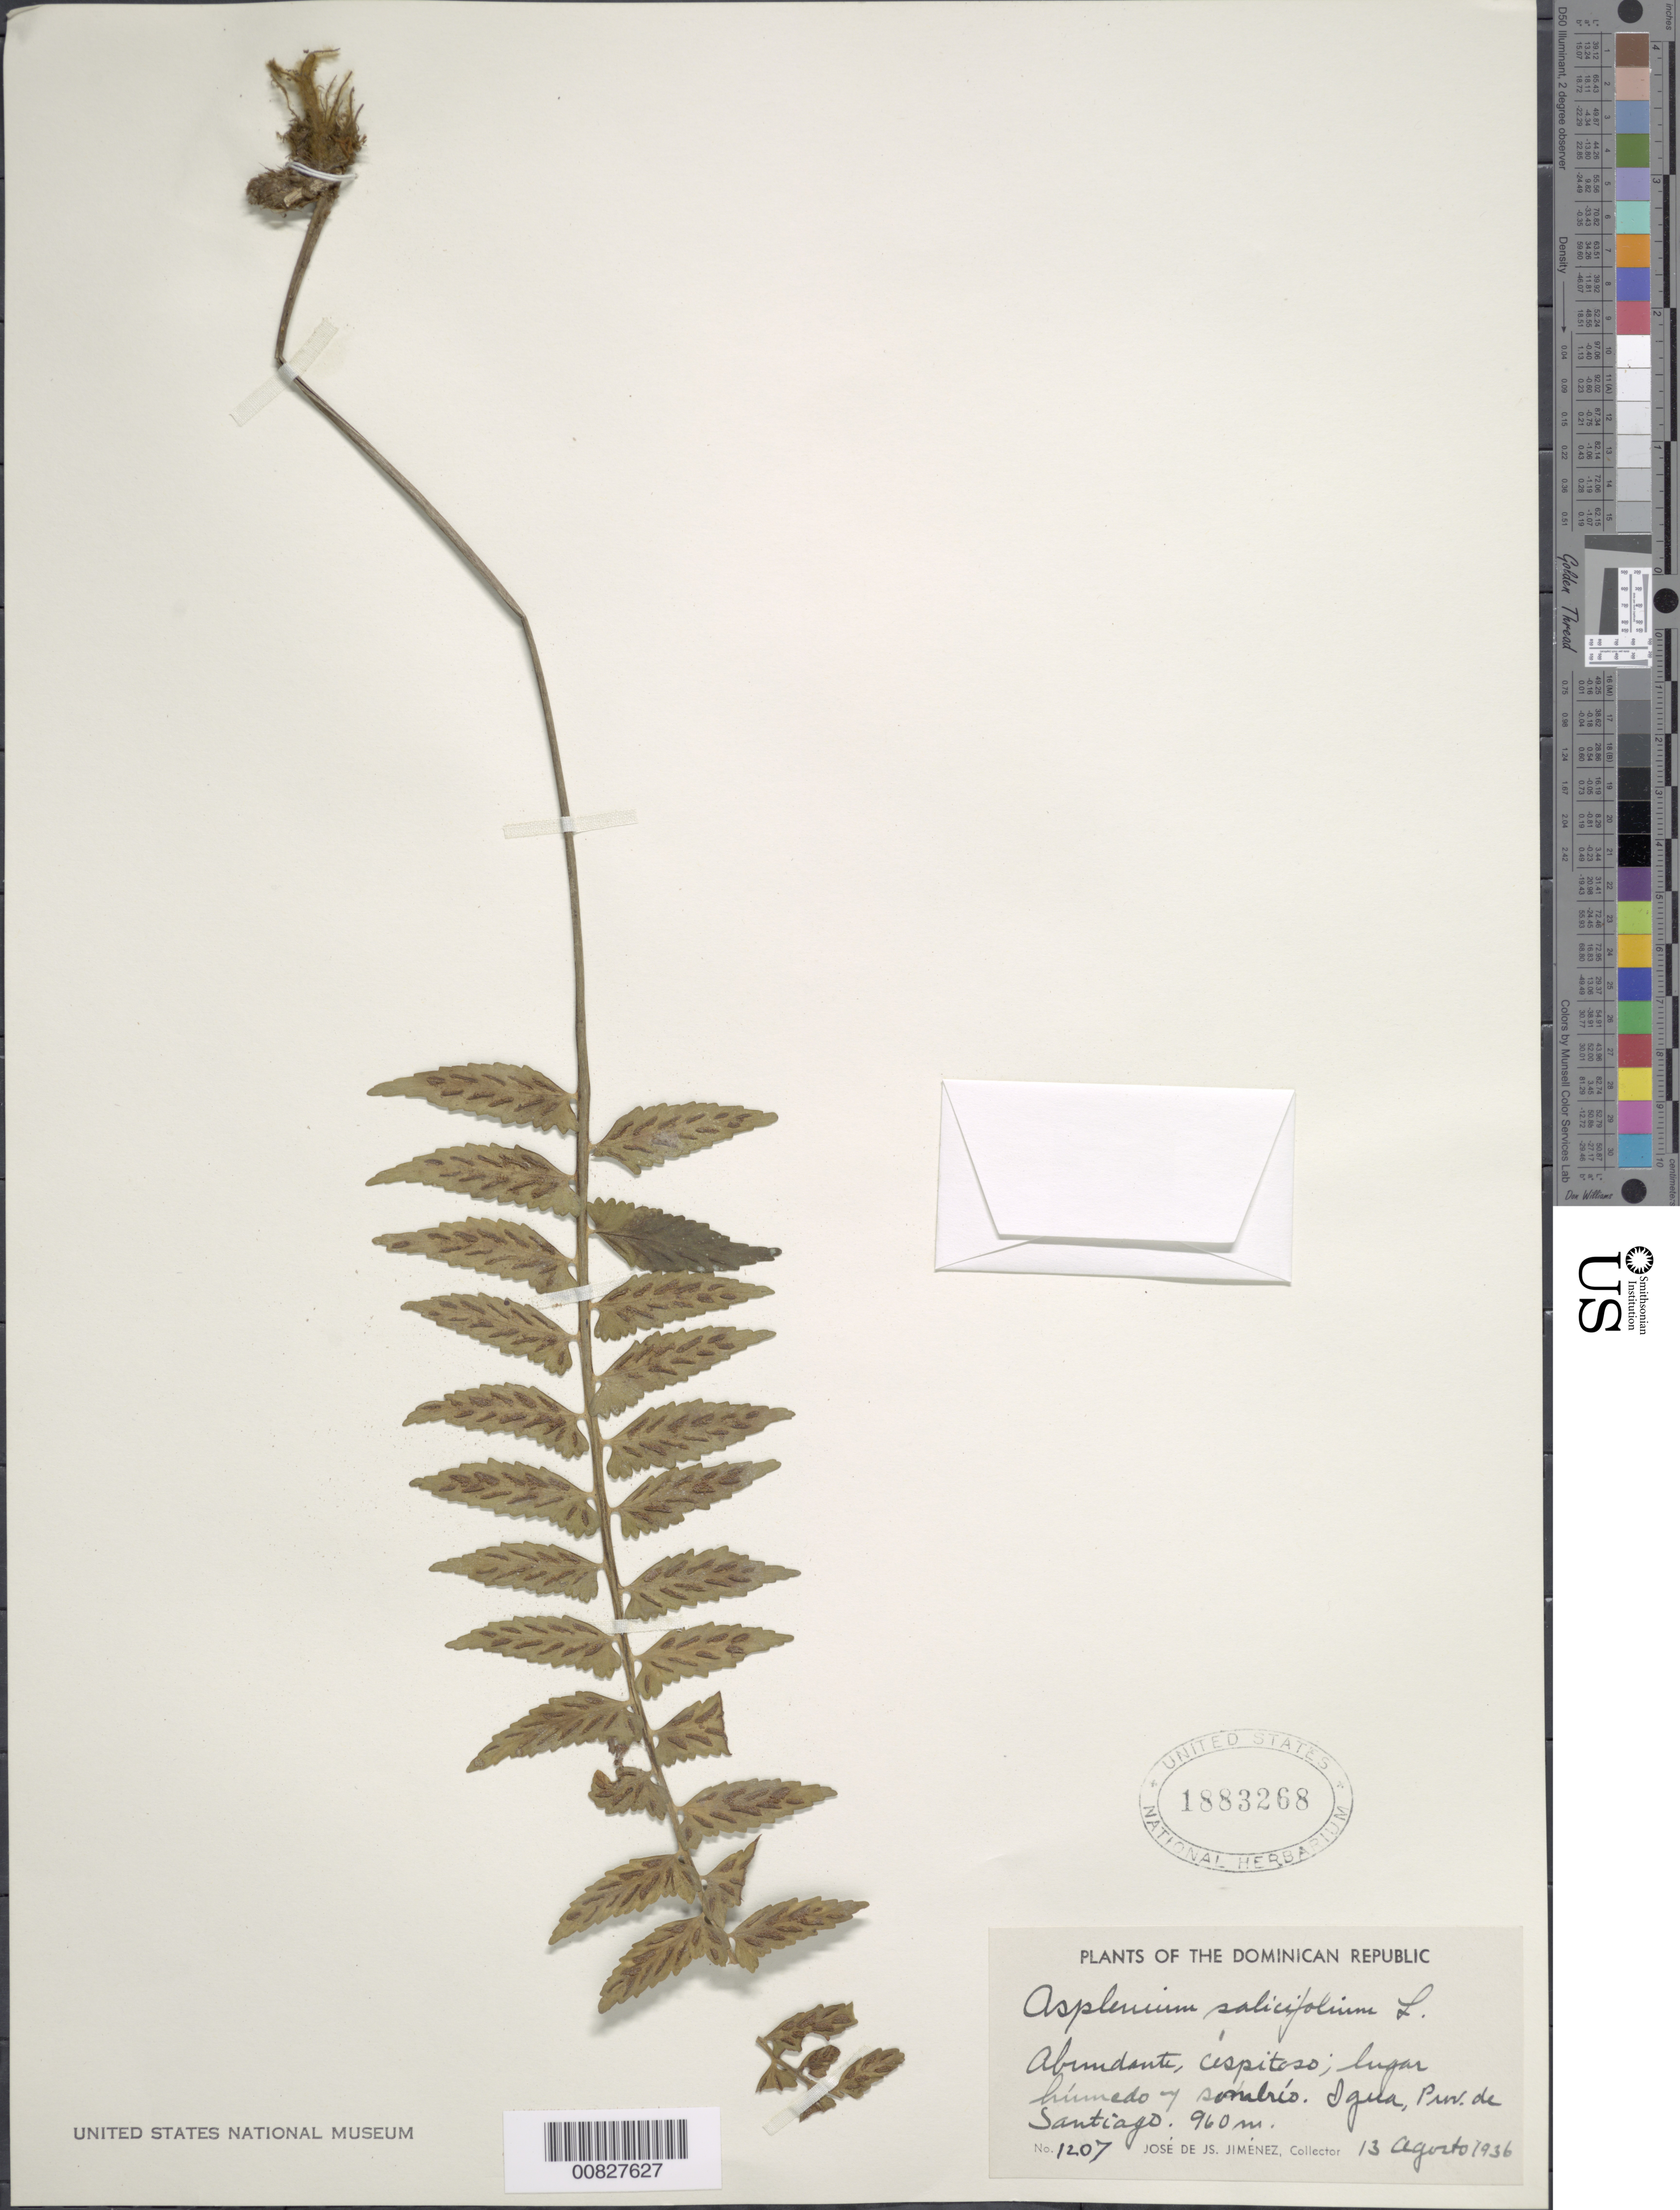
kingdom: Plantae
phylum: Tracheophyta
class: Polypodiopsida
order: Polypodiales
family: Aspleniaceae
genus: Asplenium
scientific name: Asplenium salicifolium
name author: L.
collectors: J. J. Jiménez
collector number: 1207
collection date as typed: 13 Aug 1936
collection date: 1936-08-13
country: Dominican Republic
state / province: Santiago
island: Hispaniola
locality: Igua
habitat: Lugar húmedo y sombrío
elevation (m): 960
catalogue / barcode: US 1883268